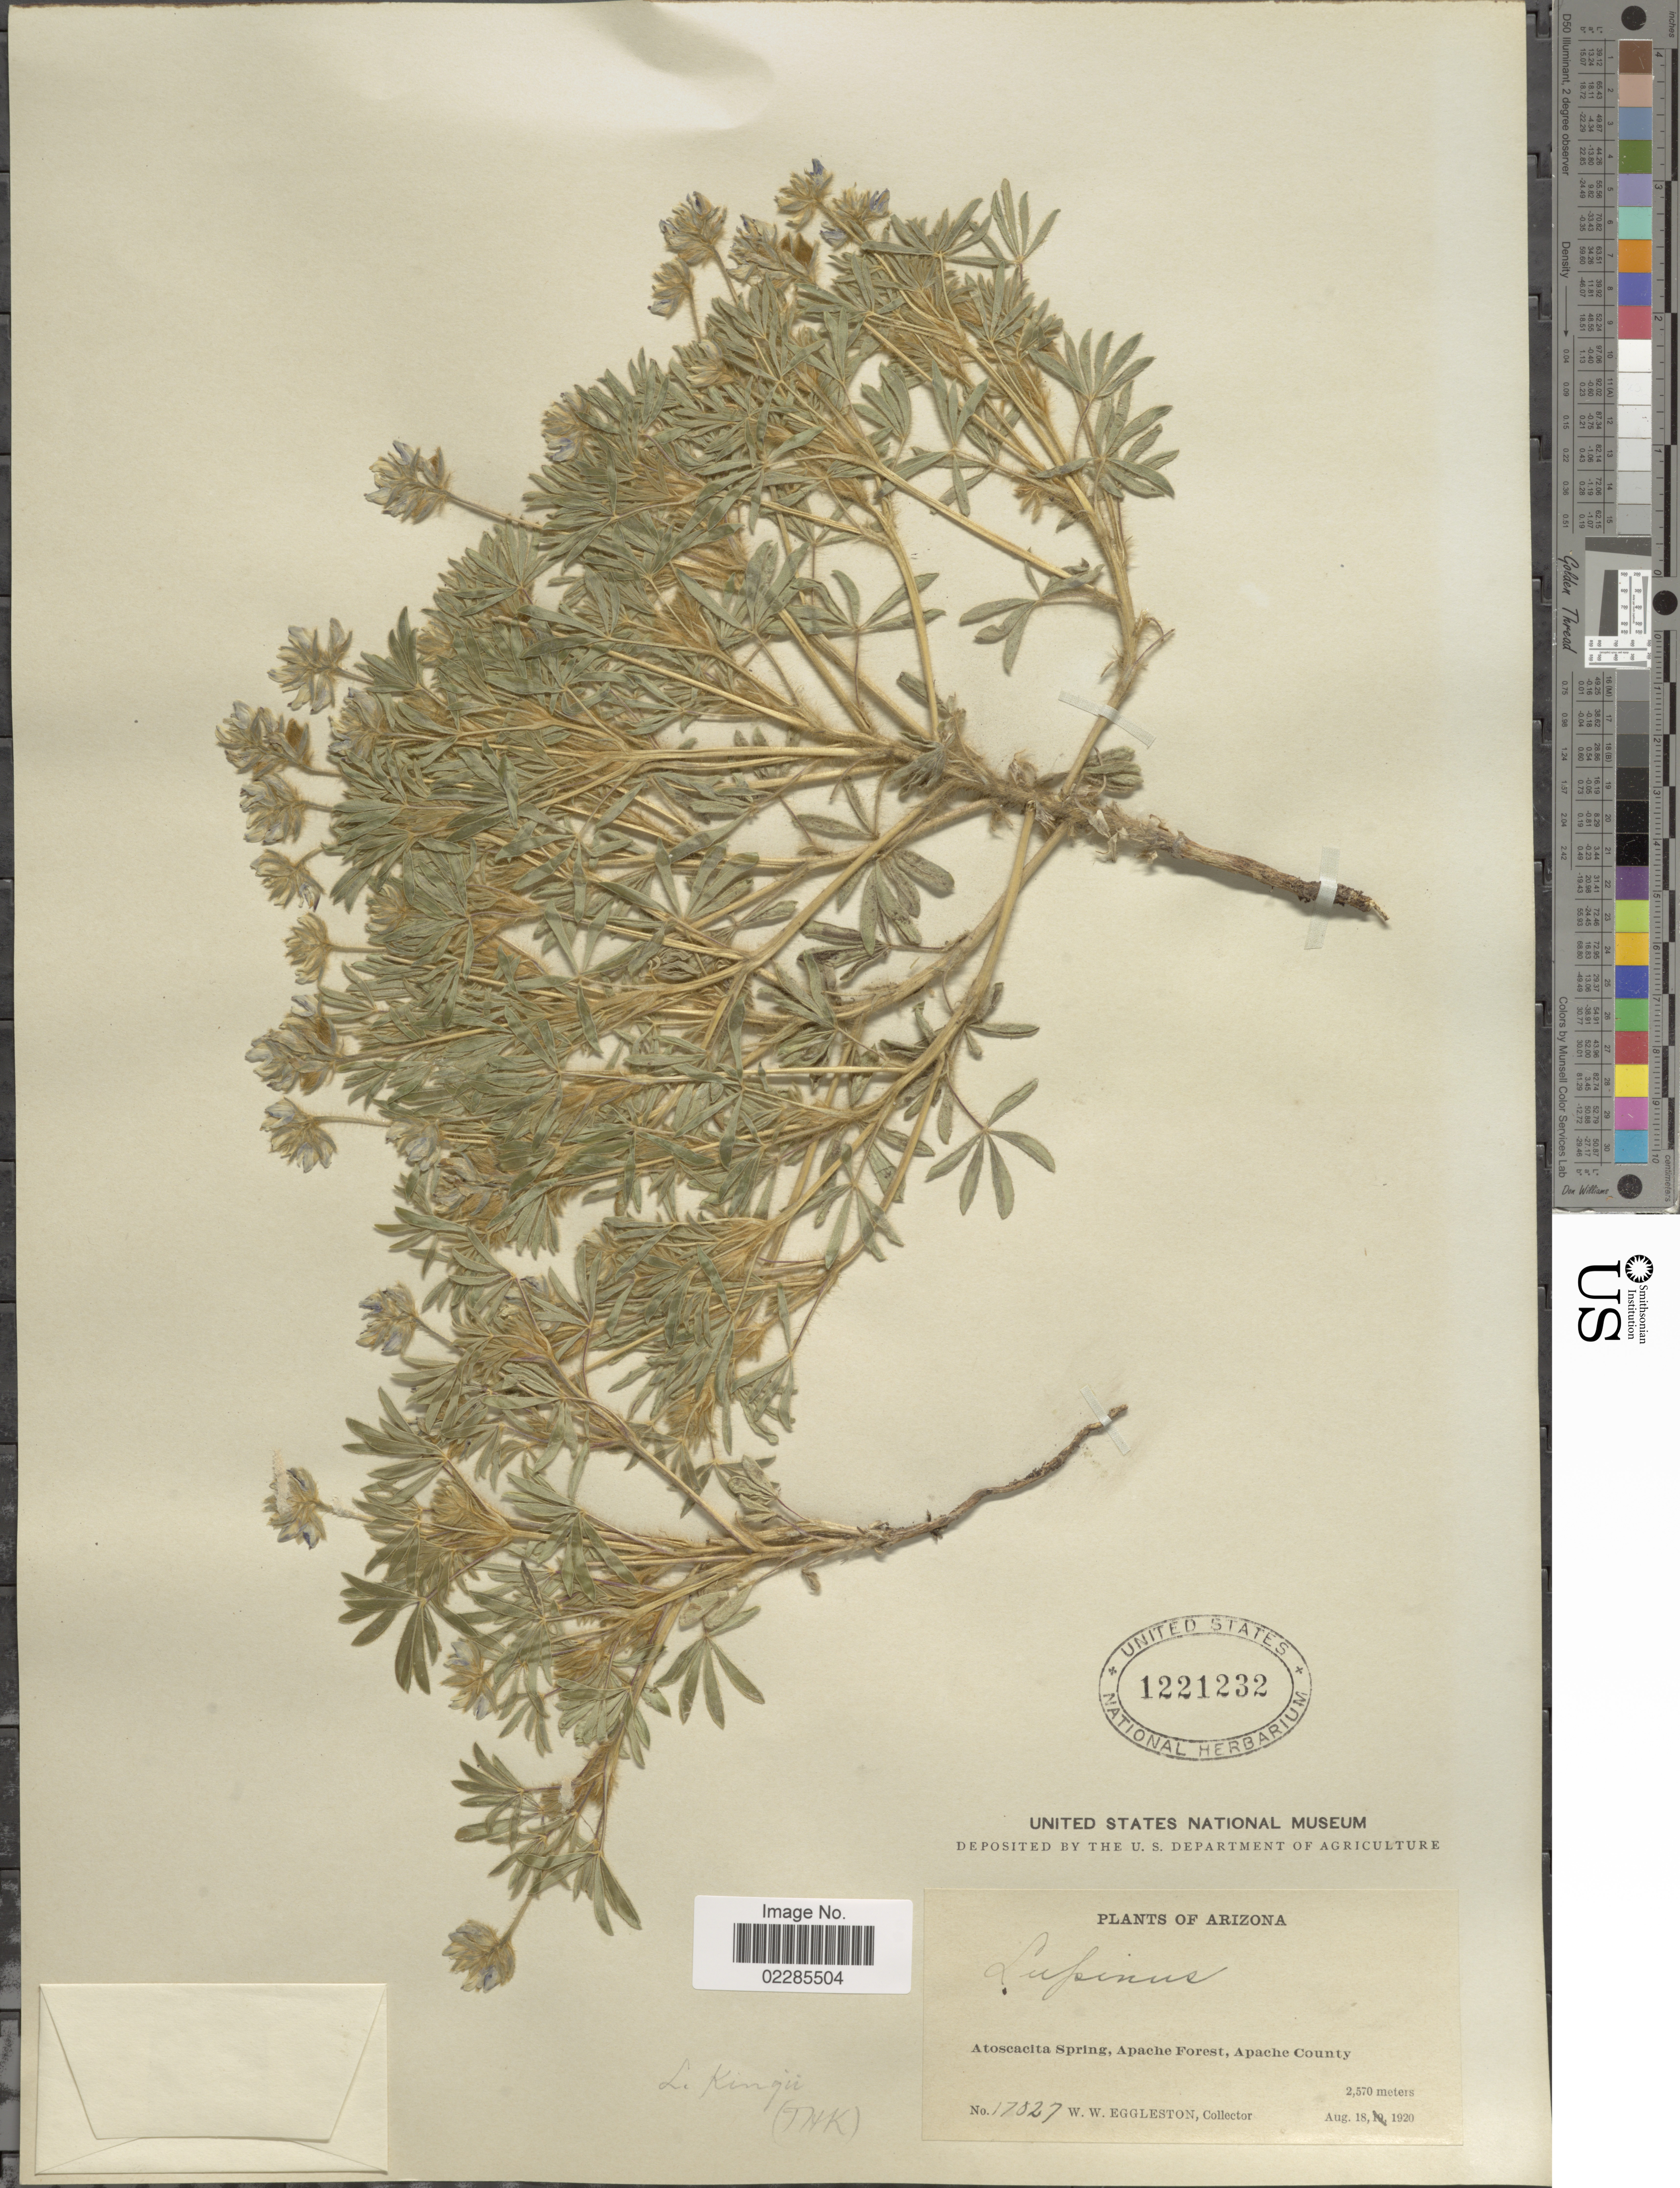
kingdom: Plantae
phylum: Tracheophyta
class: Magnoliopsida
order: Fabales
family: Fabaceae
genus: Lupinus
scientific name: Lupinus kingii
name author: S. Watson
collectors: W. W. Eggleston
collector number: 17027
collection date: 1920-08-18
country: United States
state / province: Arizona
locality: Atoscacita Spring, Apache Forest, Apache County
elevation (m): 2570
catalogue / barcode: US 1221232